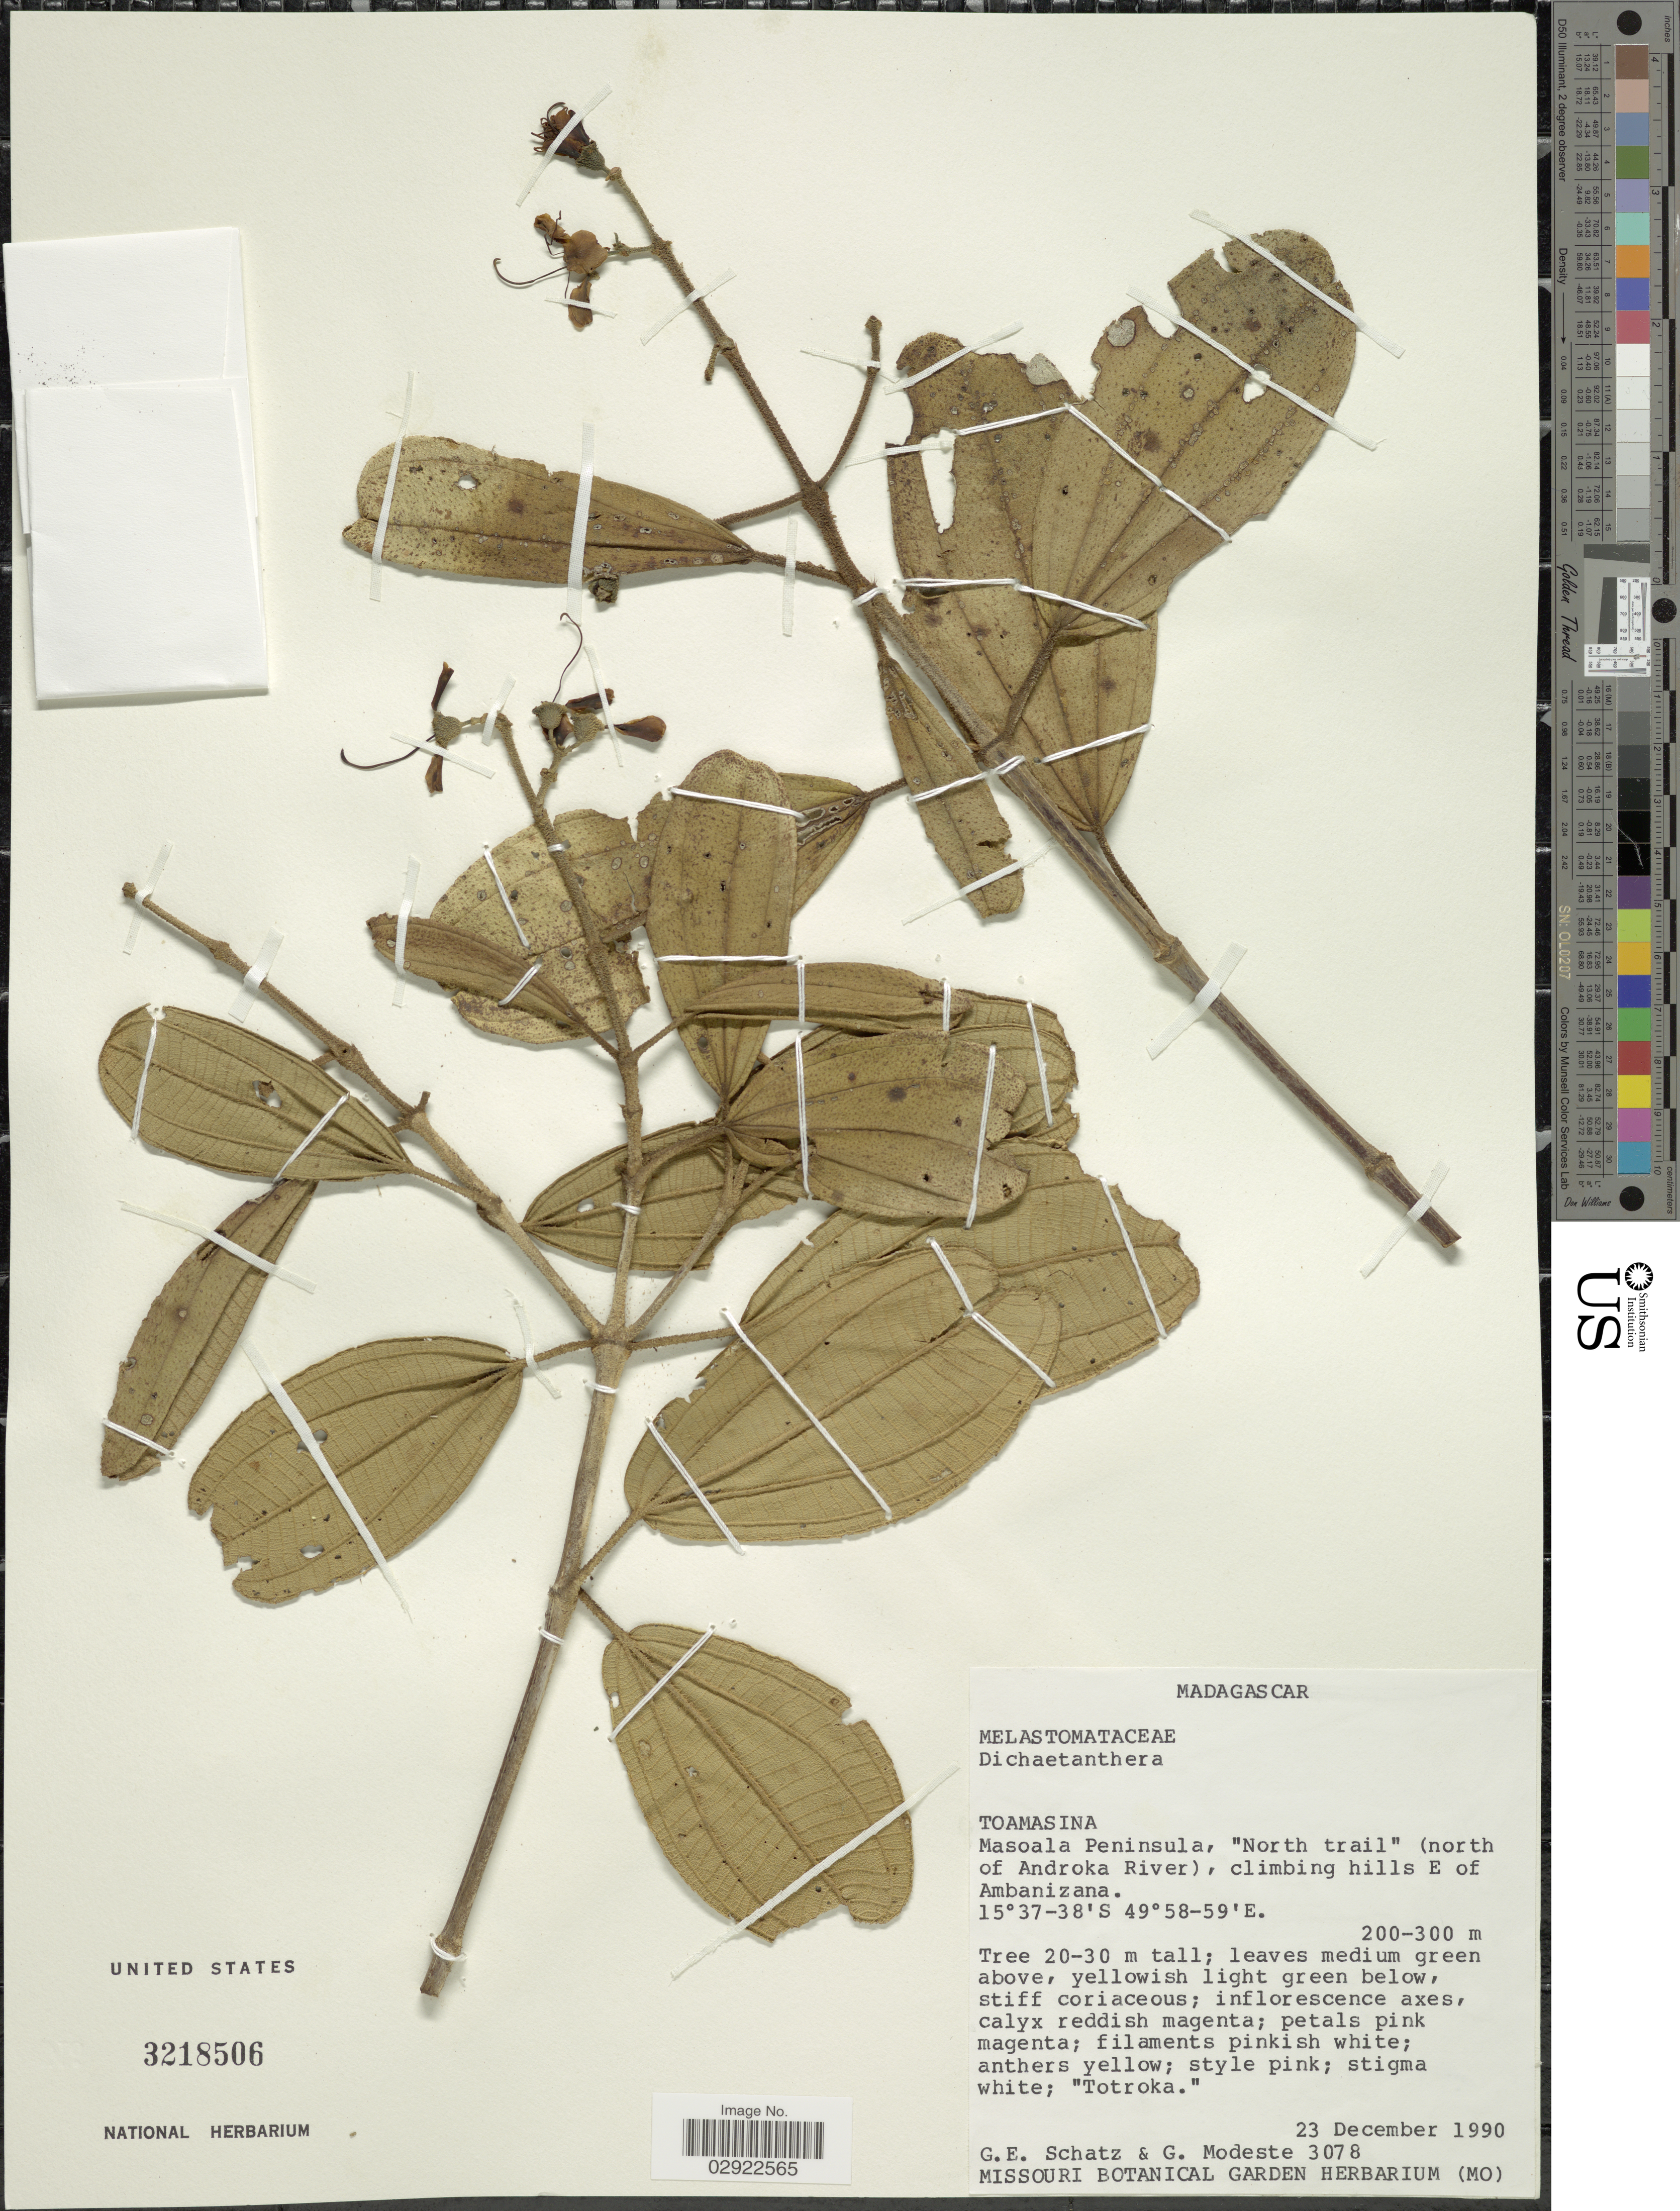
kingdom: Plantae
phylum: Tracheophyta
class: Magnoliopsida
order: Myrtales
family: Melastomataceae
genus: Dichaetanthera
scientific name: Dichaetanthera sp.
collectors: G. Schatz & G. Modeste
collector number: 3078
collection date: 1990-12-23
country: Madagascar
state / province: Analanjirofo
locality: Masoala Peninsula, "North trail" (north of Androka River), climbing hills E of Ambanizana.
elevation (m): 200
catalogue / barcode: US 3218506